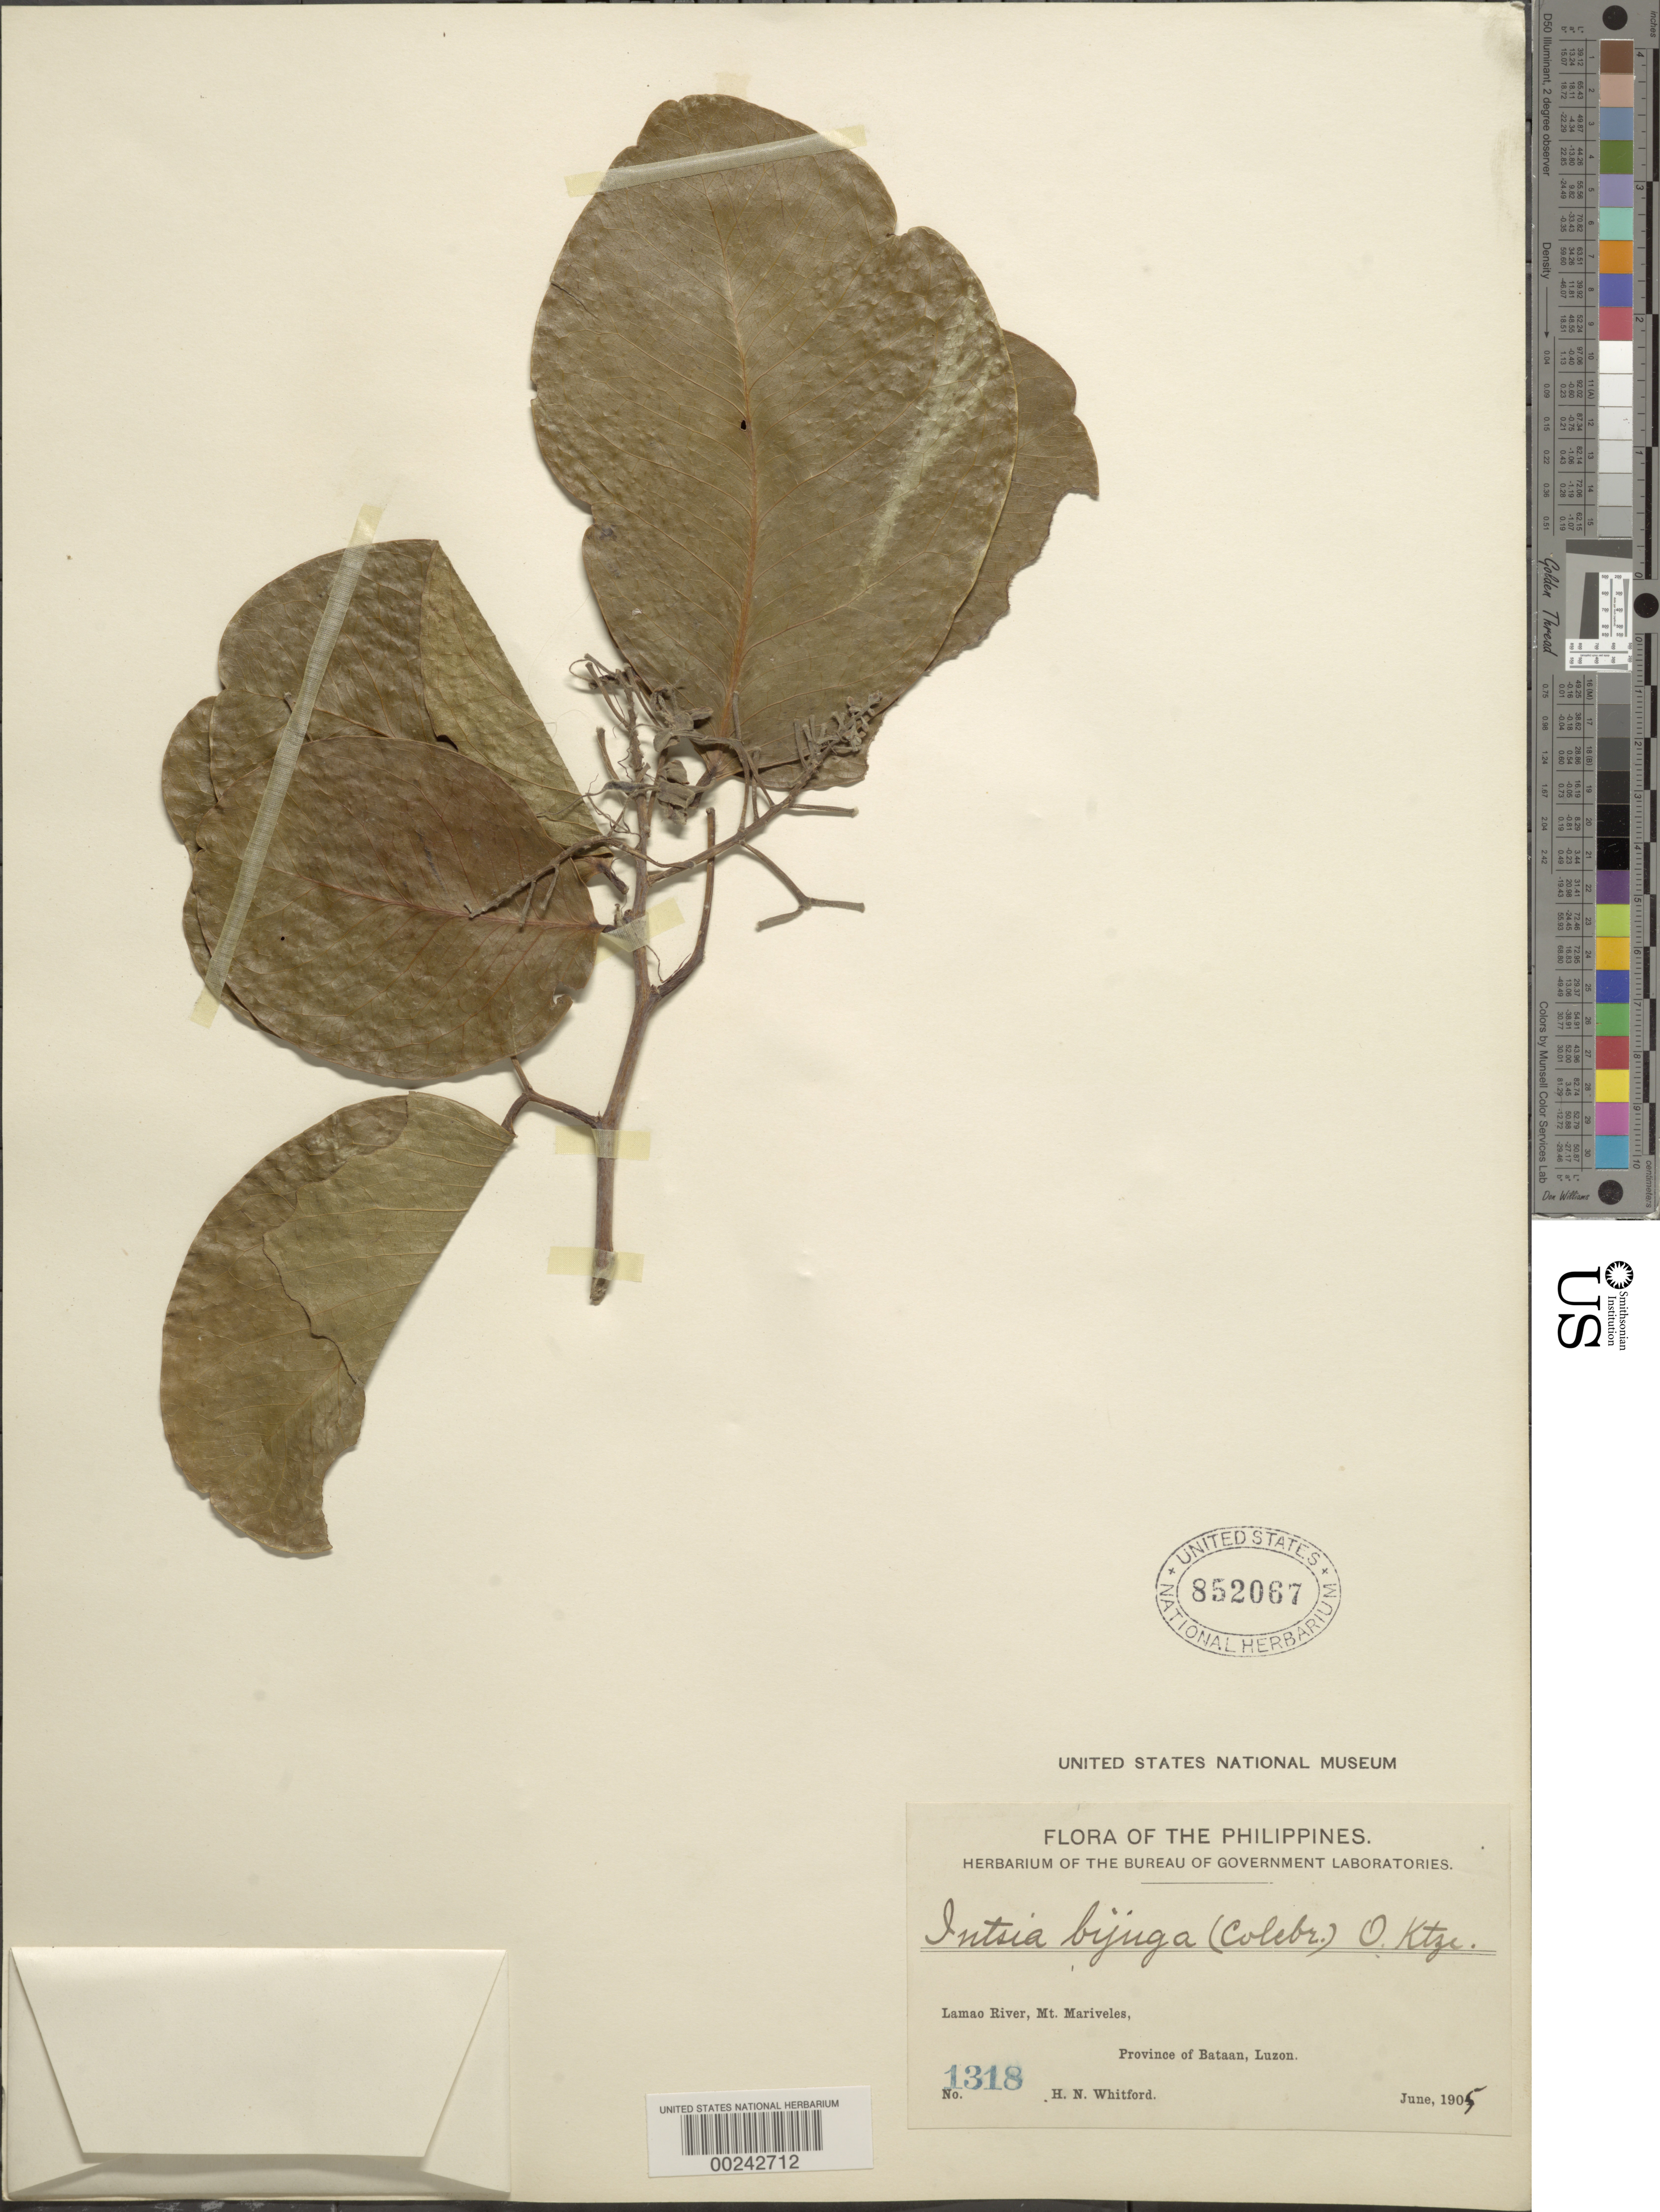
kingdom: Plantae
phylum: Tracheophyta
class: Magnoliopsida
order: Fabales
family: Fabaceae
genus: Intsia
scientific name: Intsia bijuga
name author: (Colebr.) Kuntze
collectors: H. N. Whitford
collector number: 1318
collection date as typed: Jun 1905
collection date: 1905-06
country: Philippines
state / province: Central Luzon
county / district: Bataan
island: Luzon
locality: Lamao River, Mt. Mariveles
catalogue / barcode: US 852067